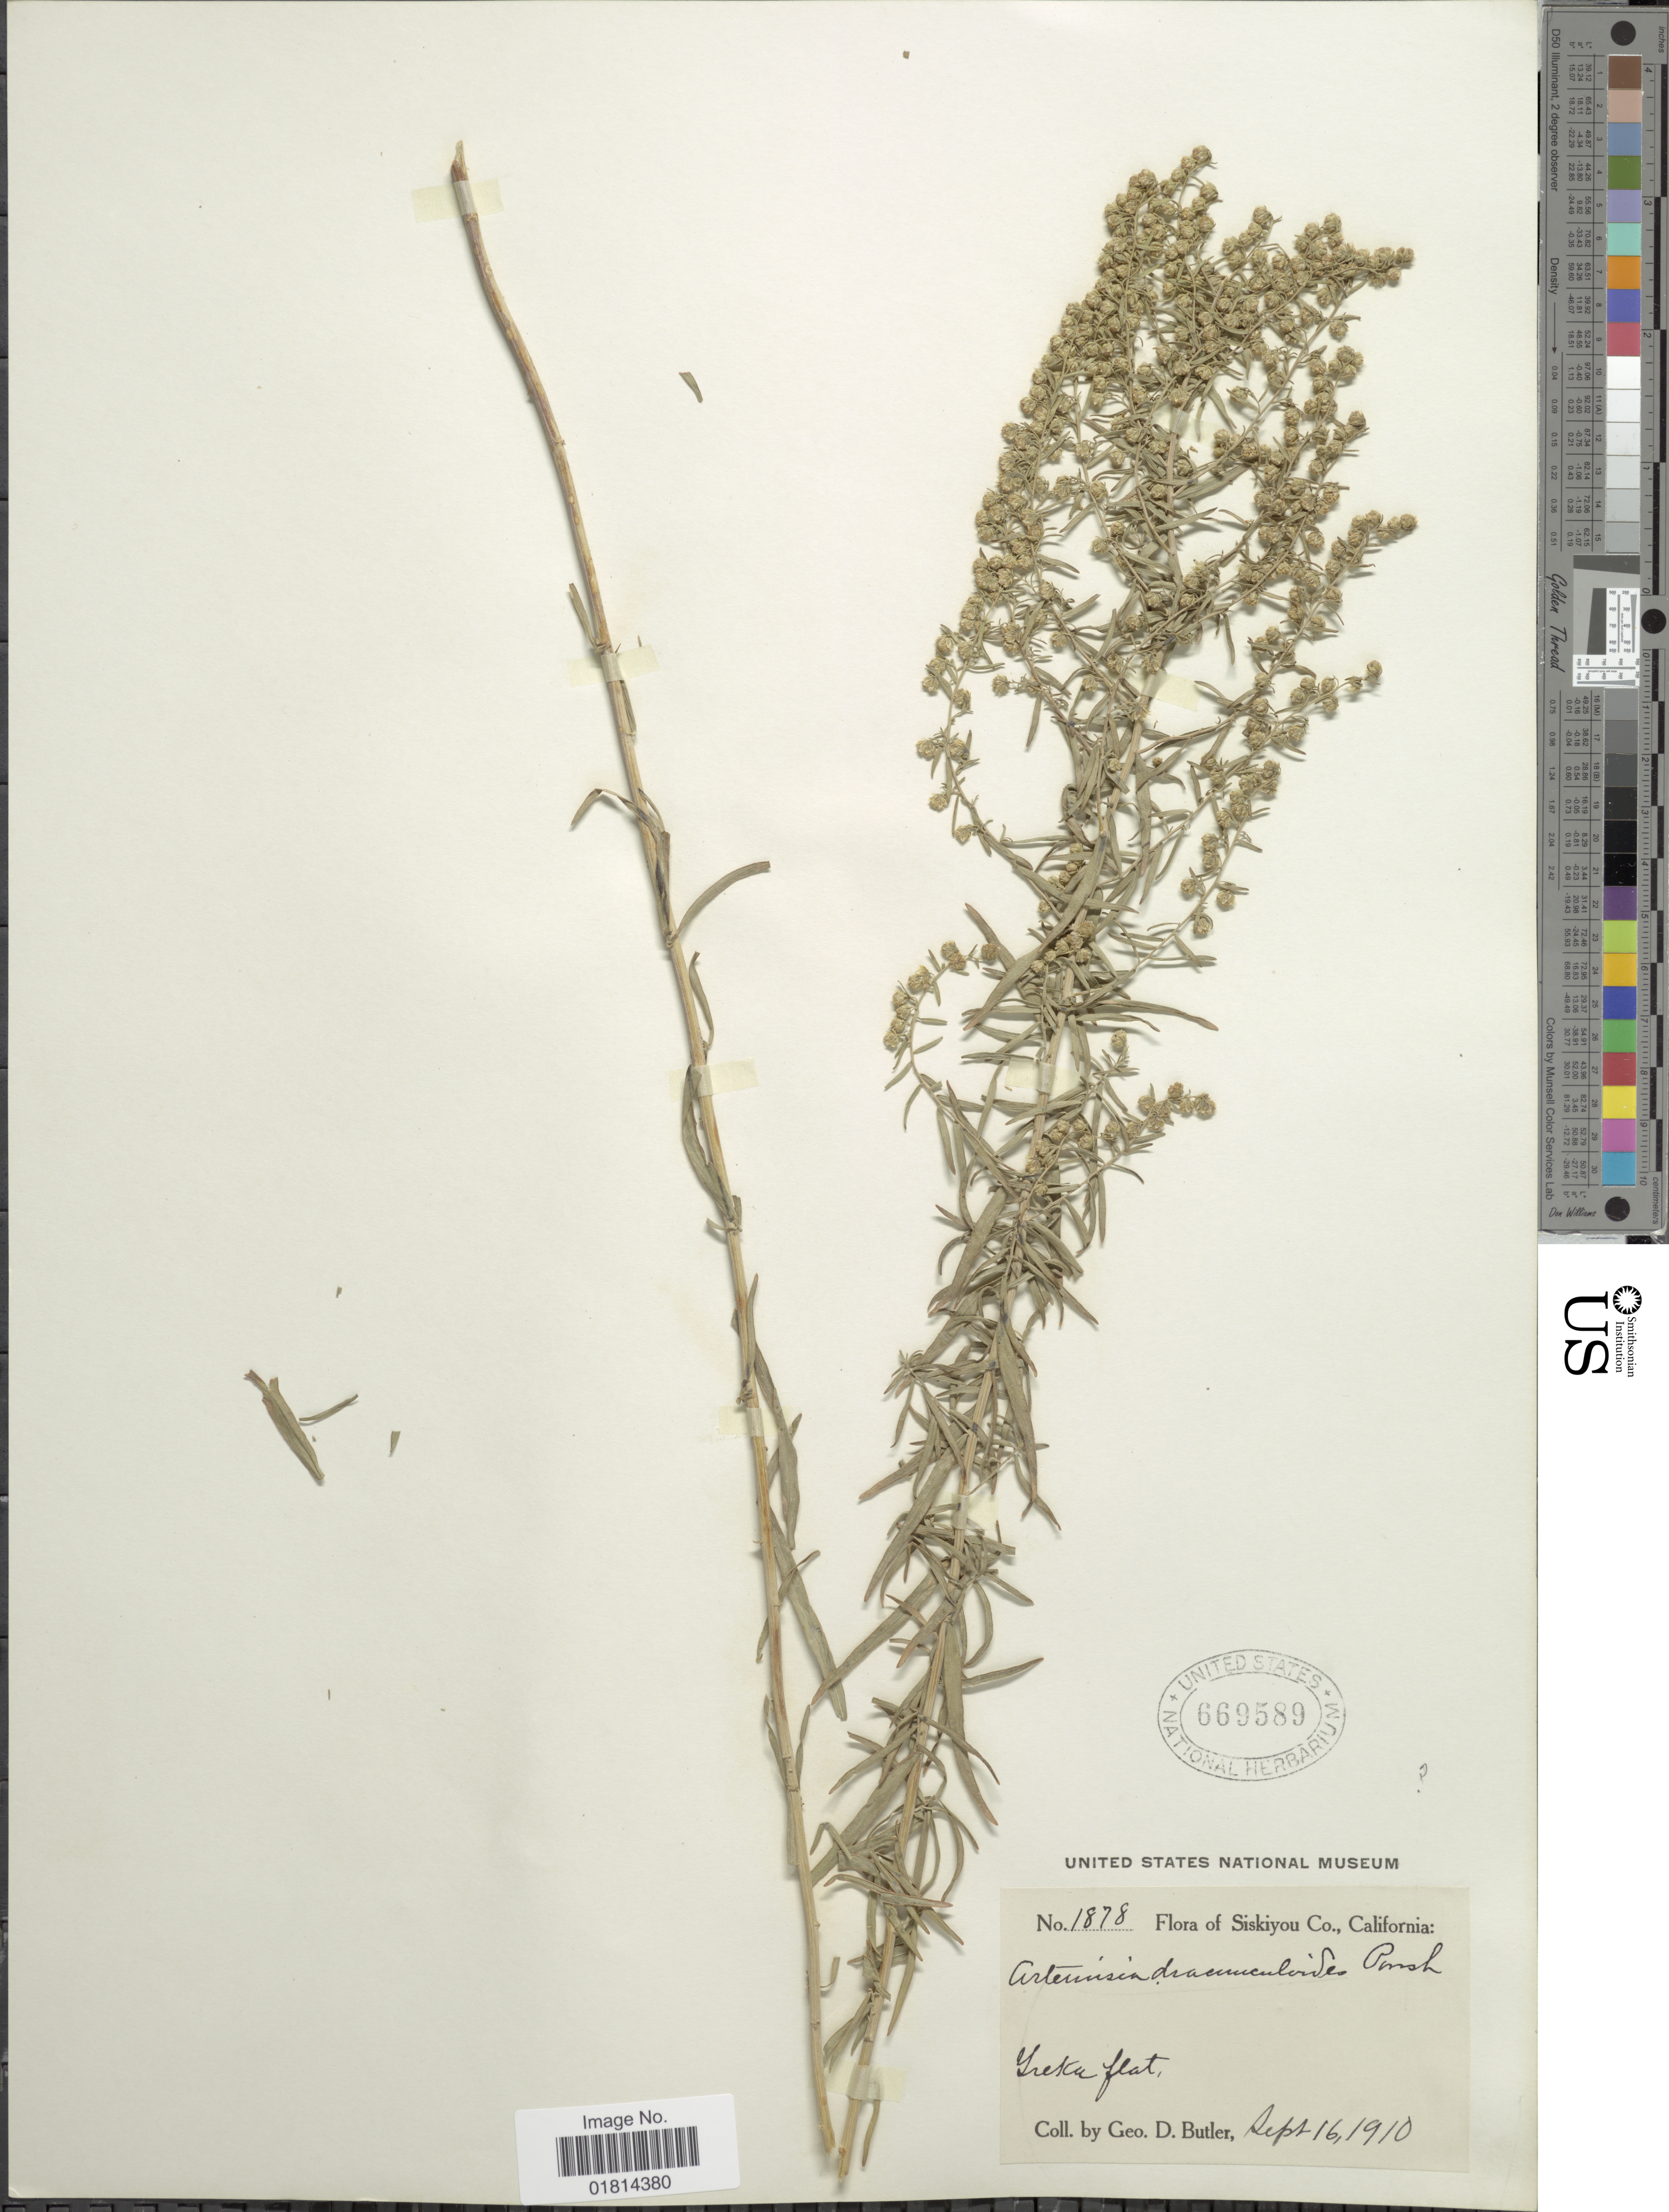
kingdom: Plantae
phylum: Tracheophyta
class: Magnoliopsida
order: Asterales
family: Asteraceae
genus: Artemisia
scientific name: Artemisia aromatica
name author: A. Nelson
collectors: G. D. Butler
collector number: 1878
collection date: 1910-09-16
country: United States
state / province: California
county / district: Siskiyou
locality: Siskiyou Co., California. Yreka flat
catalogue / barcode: US 669589